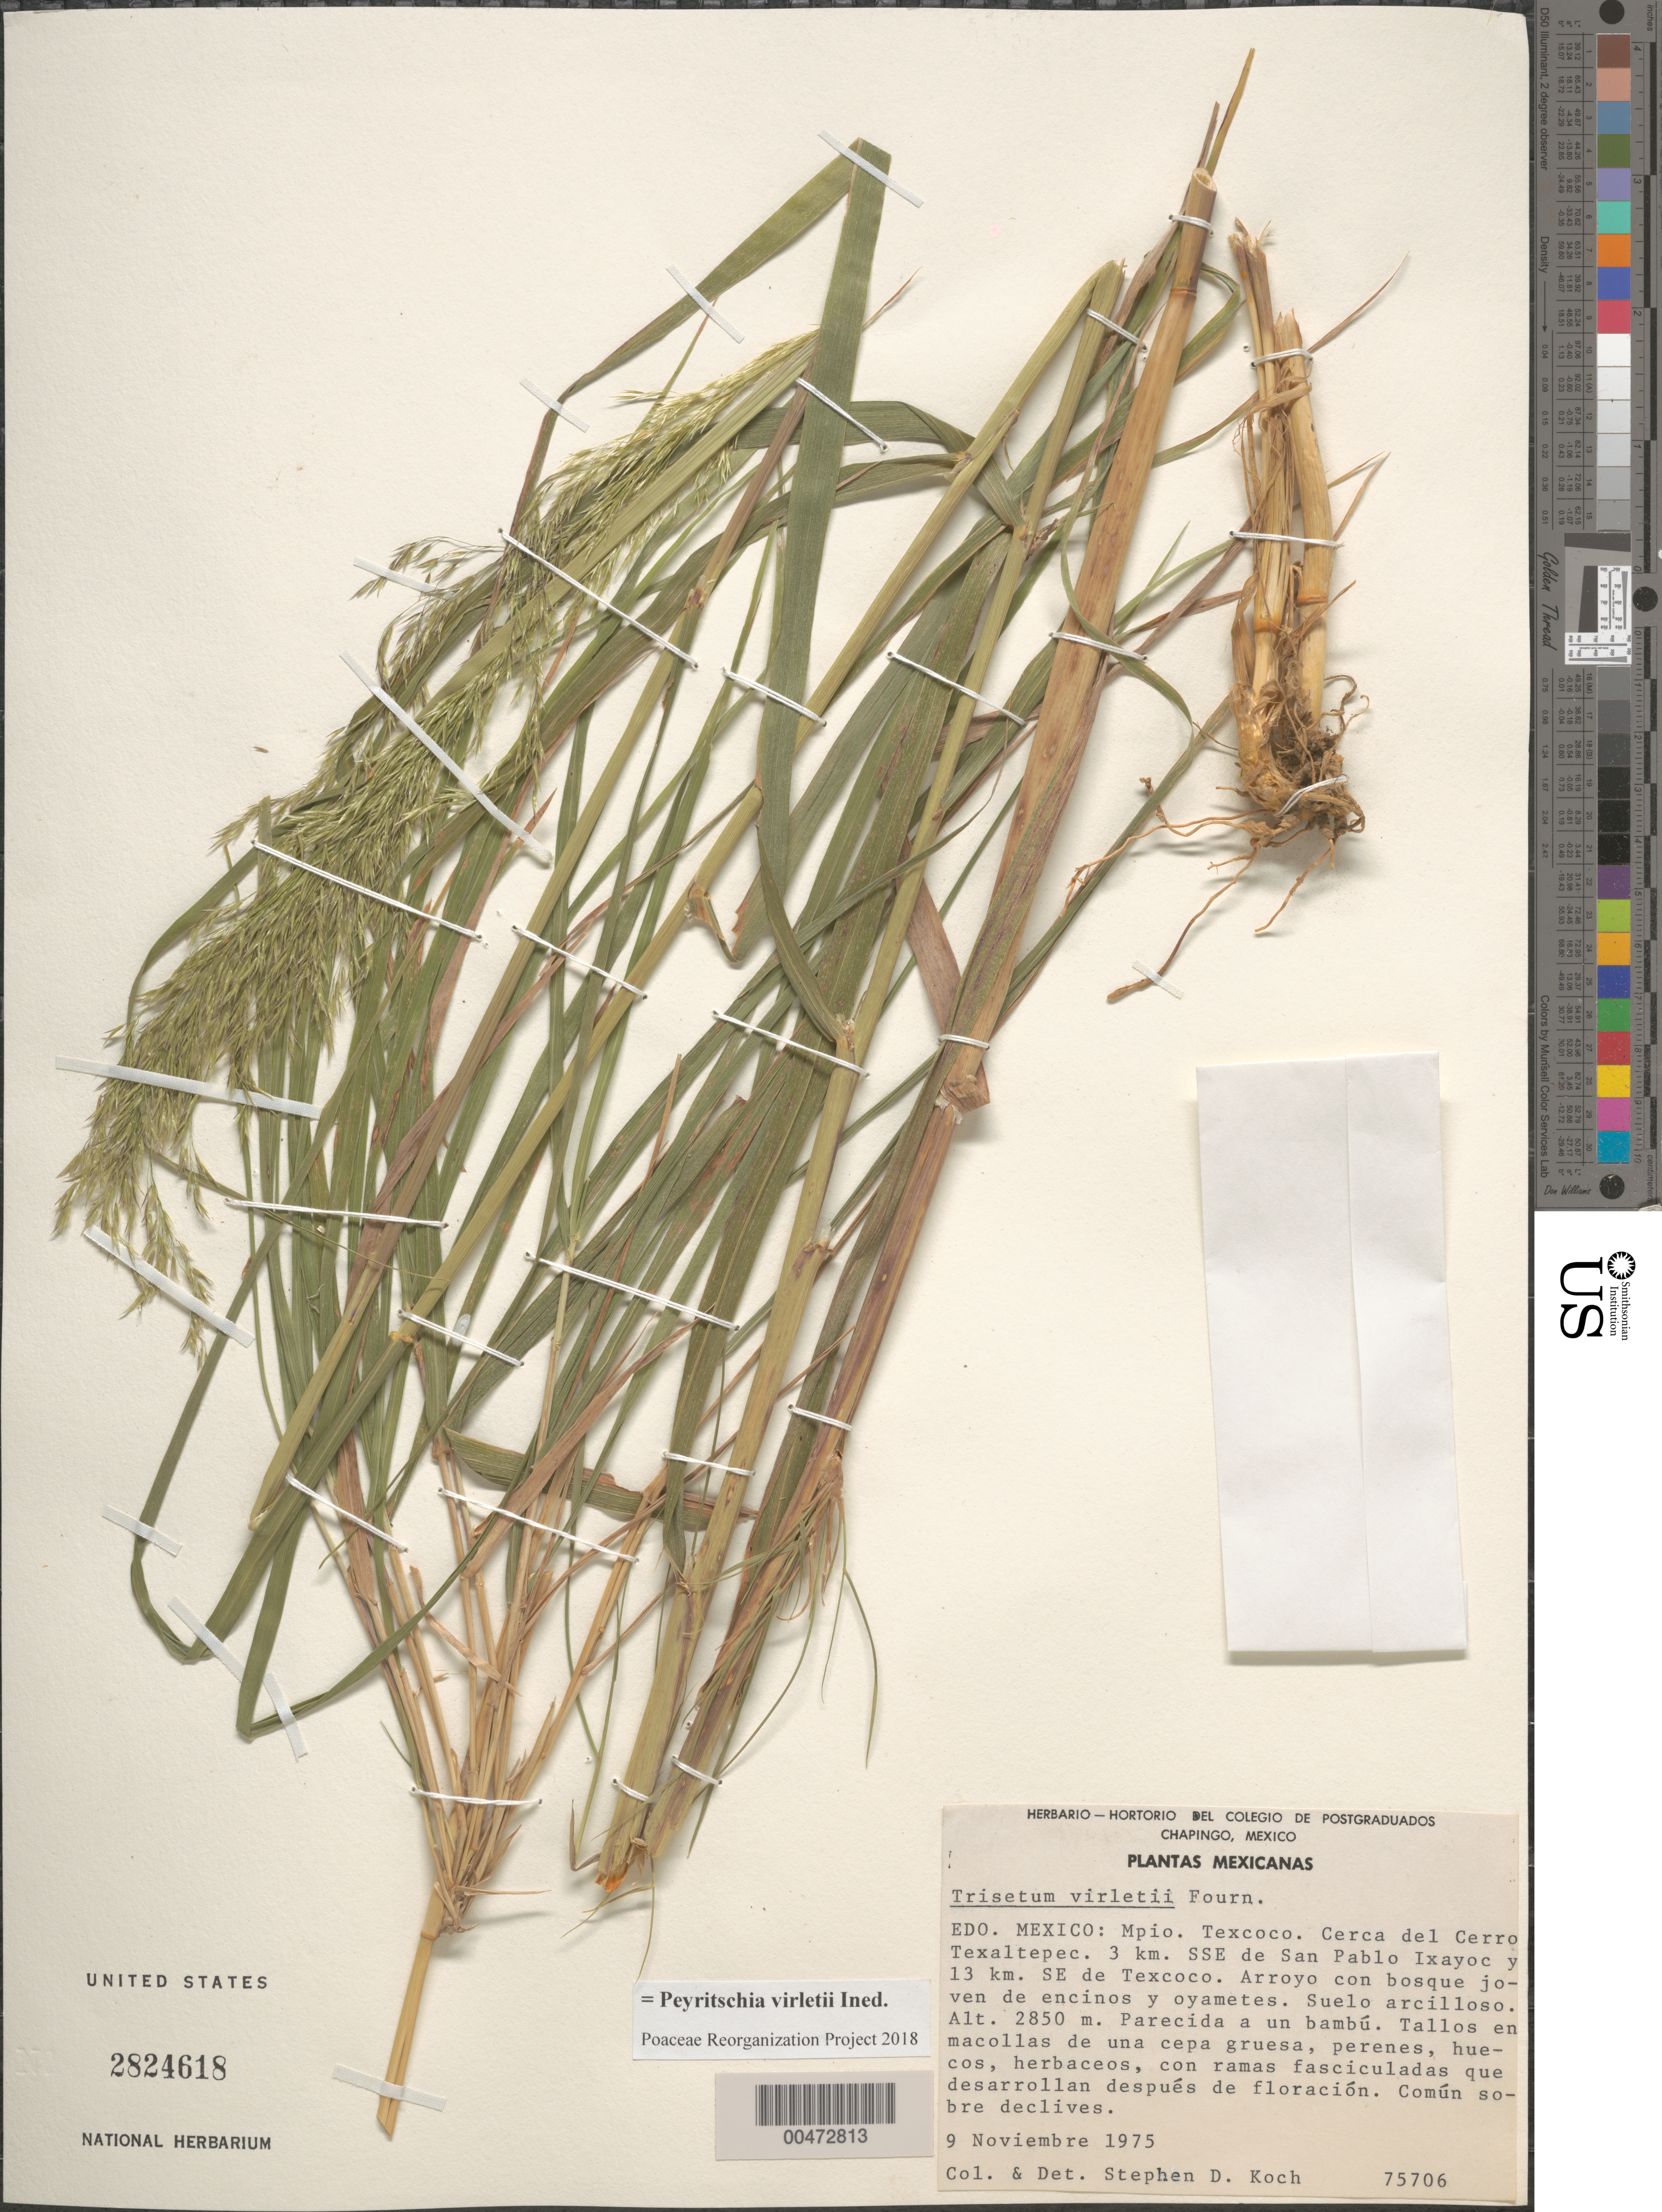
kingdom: Plantae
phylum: Tracheophyta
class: Liliopsida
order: Poales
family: Poaceae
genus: Peyritschia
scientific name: Peyritschia virletii ined.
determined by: Poaceae Reorganization Project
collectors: S. D. Koch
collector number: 75706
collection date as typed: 9 Nov 1975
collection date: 1975-11-09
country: Mexico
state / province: México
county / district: Texcoco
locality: Near Cerro Texaltepec, 3 km SSE of San Pablo Ixayoc & 13 km SE of Texcoco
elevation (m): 2850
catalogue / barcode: US 2824618